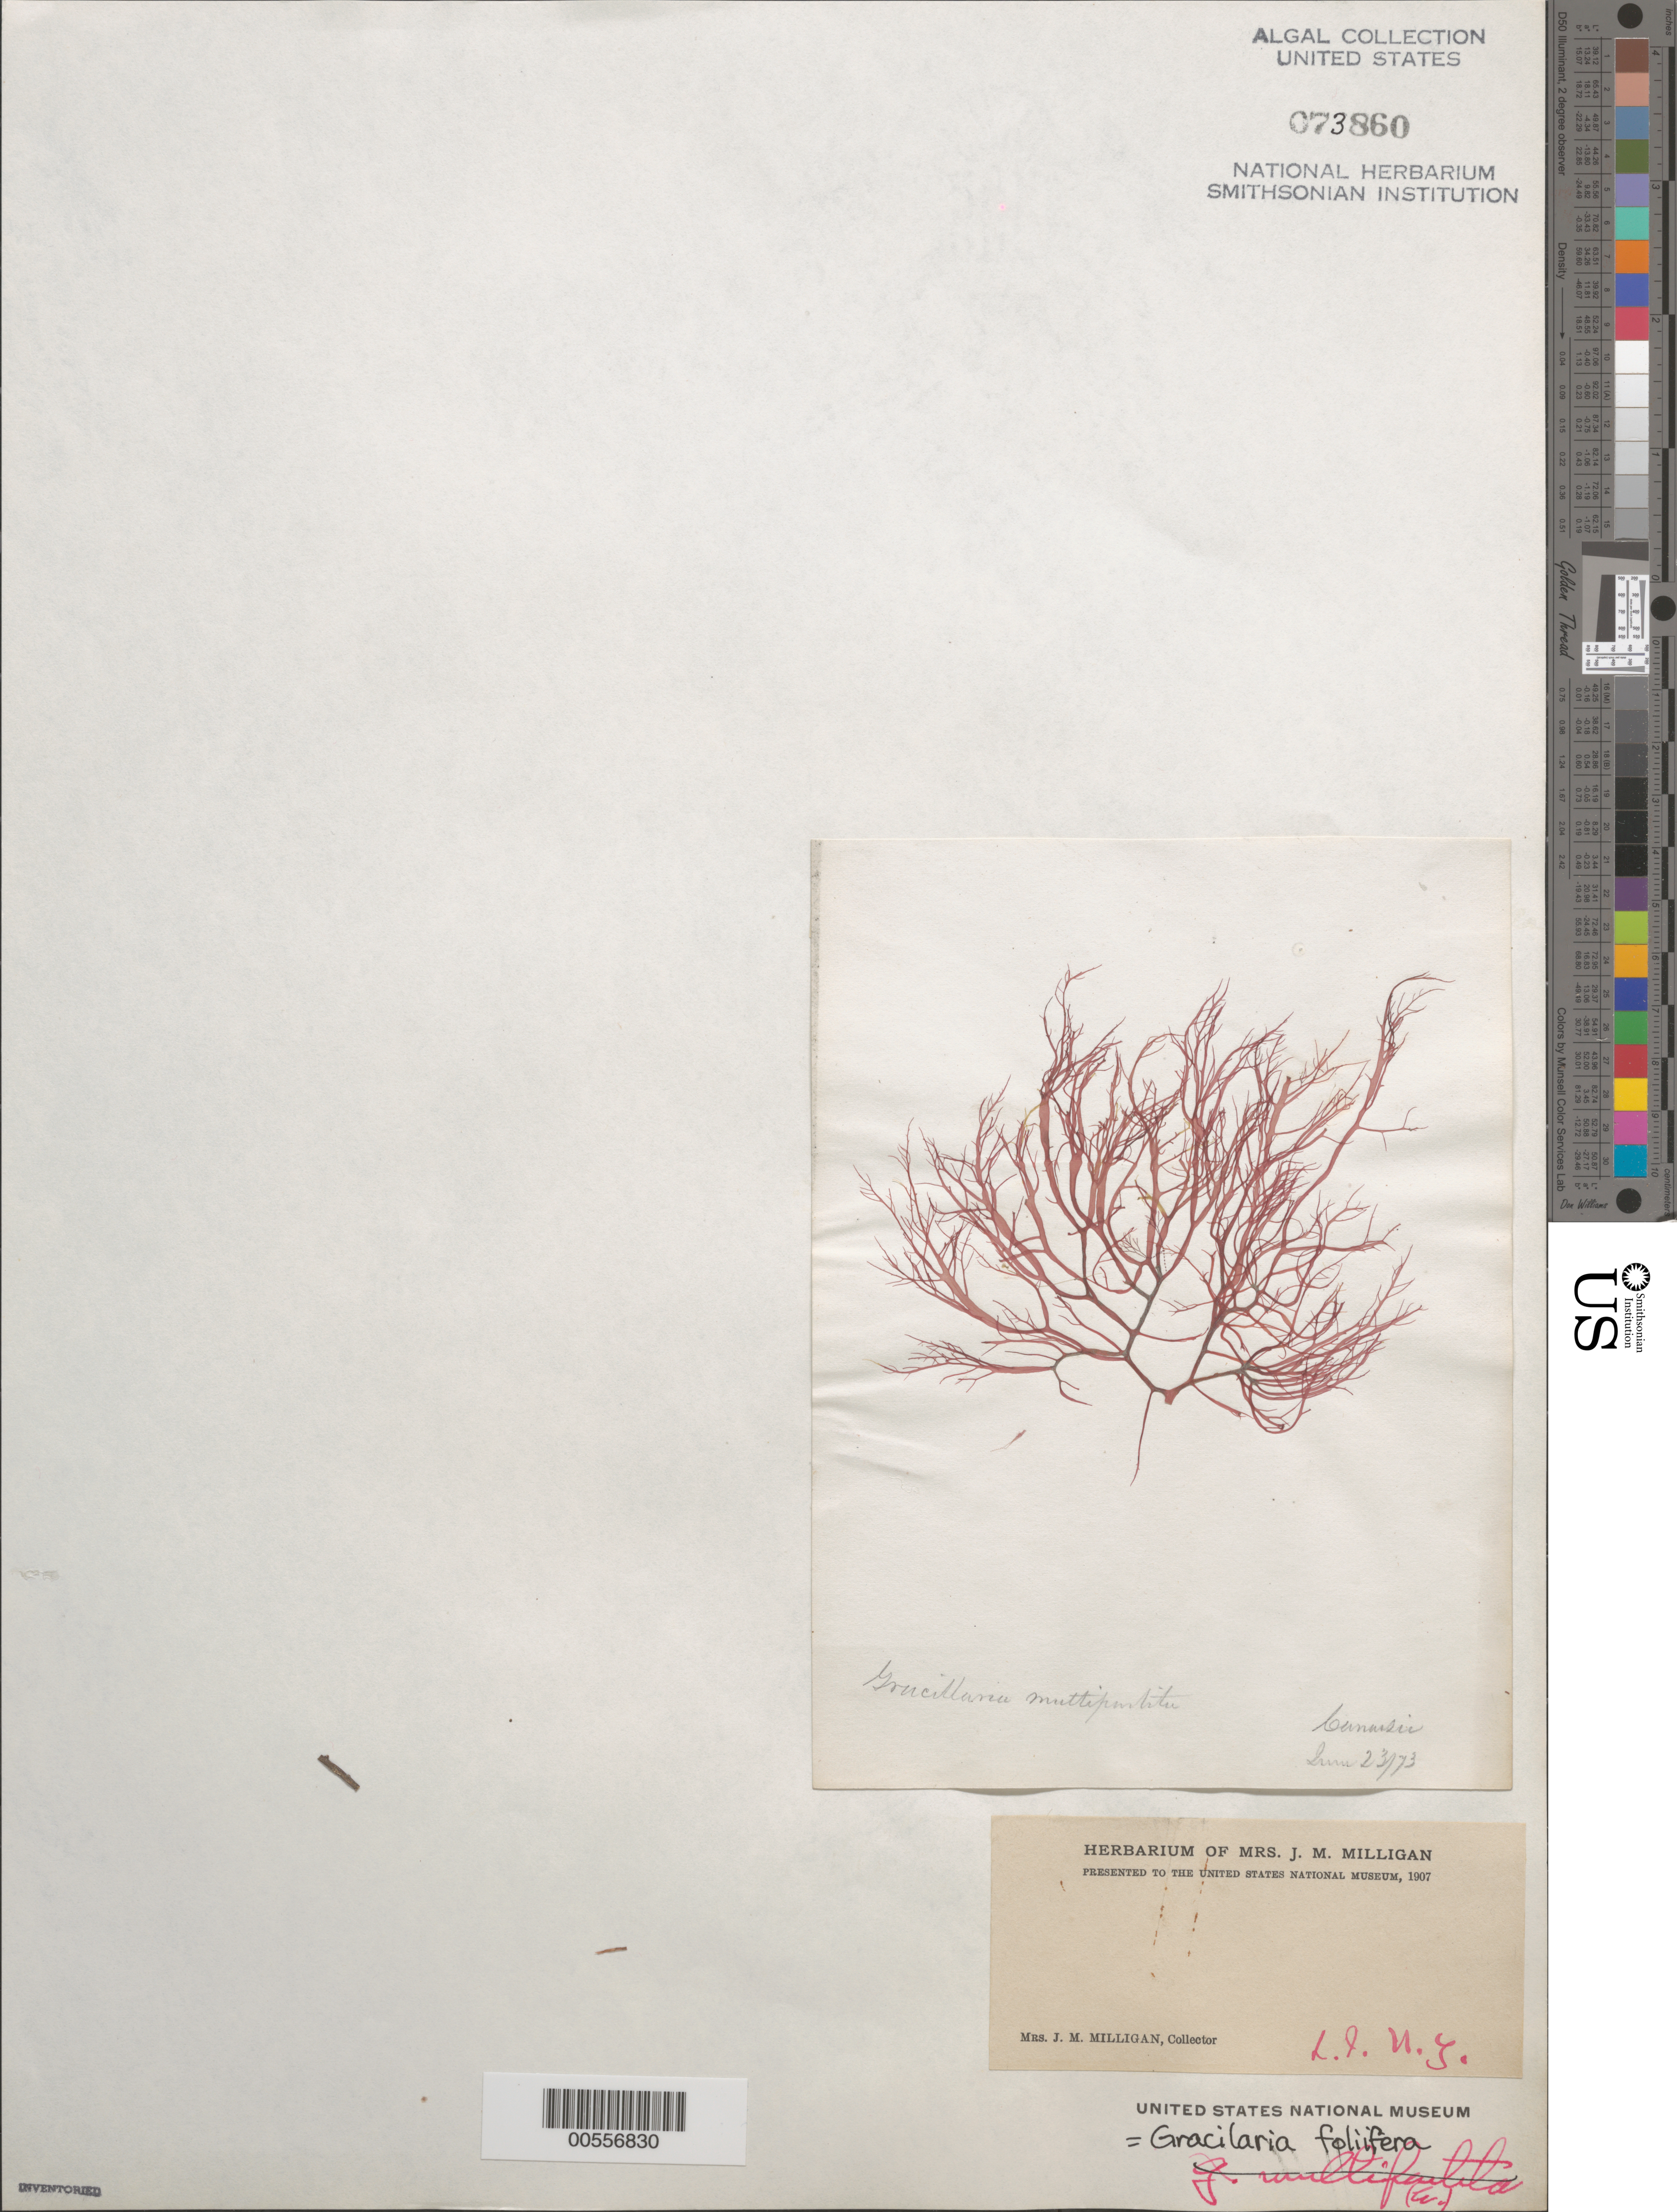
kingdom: Plantae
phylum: Rhodophyta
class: Florideophyceae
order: Gracilariales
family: Gracilariaceae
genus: Gracilaria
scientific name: Gracilaria foliifera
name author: (Forssk.) Børgesen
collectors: Milligan, --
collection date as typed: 23 Jun 1873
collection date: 1873-06-23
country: United States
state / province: New York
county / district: Kings County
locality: Canarsie, Brooklyn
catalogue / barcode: US 73860